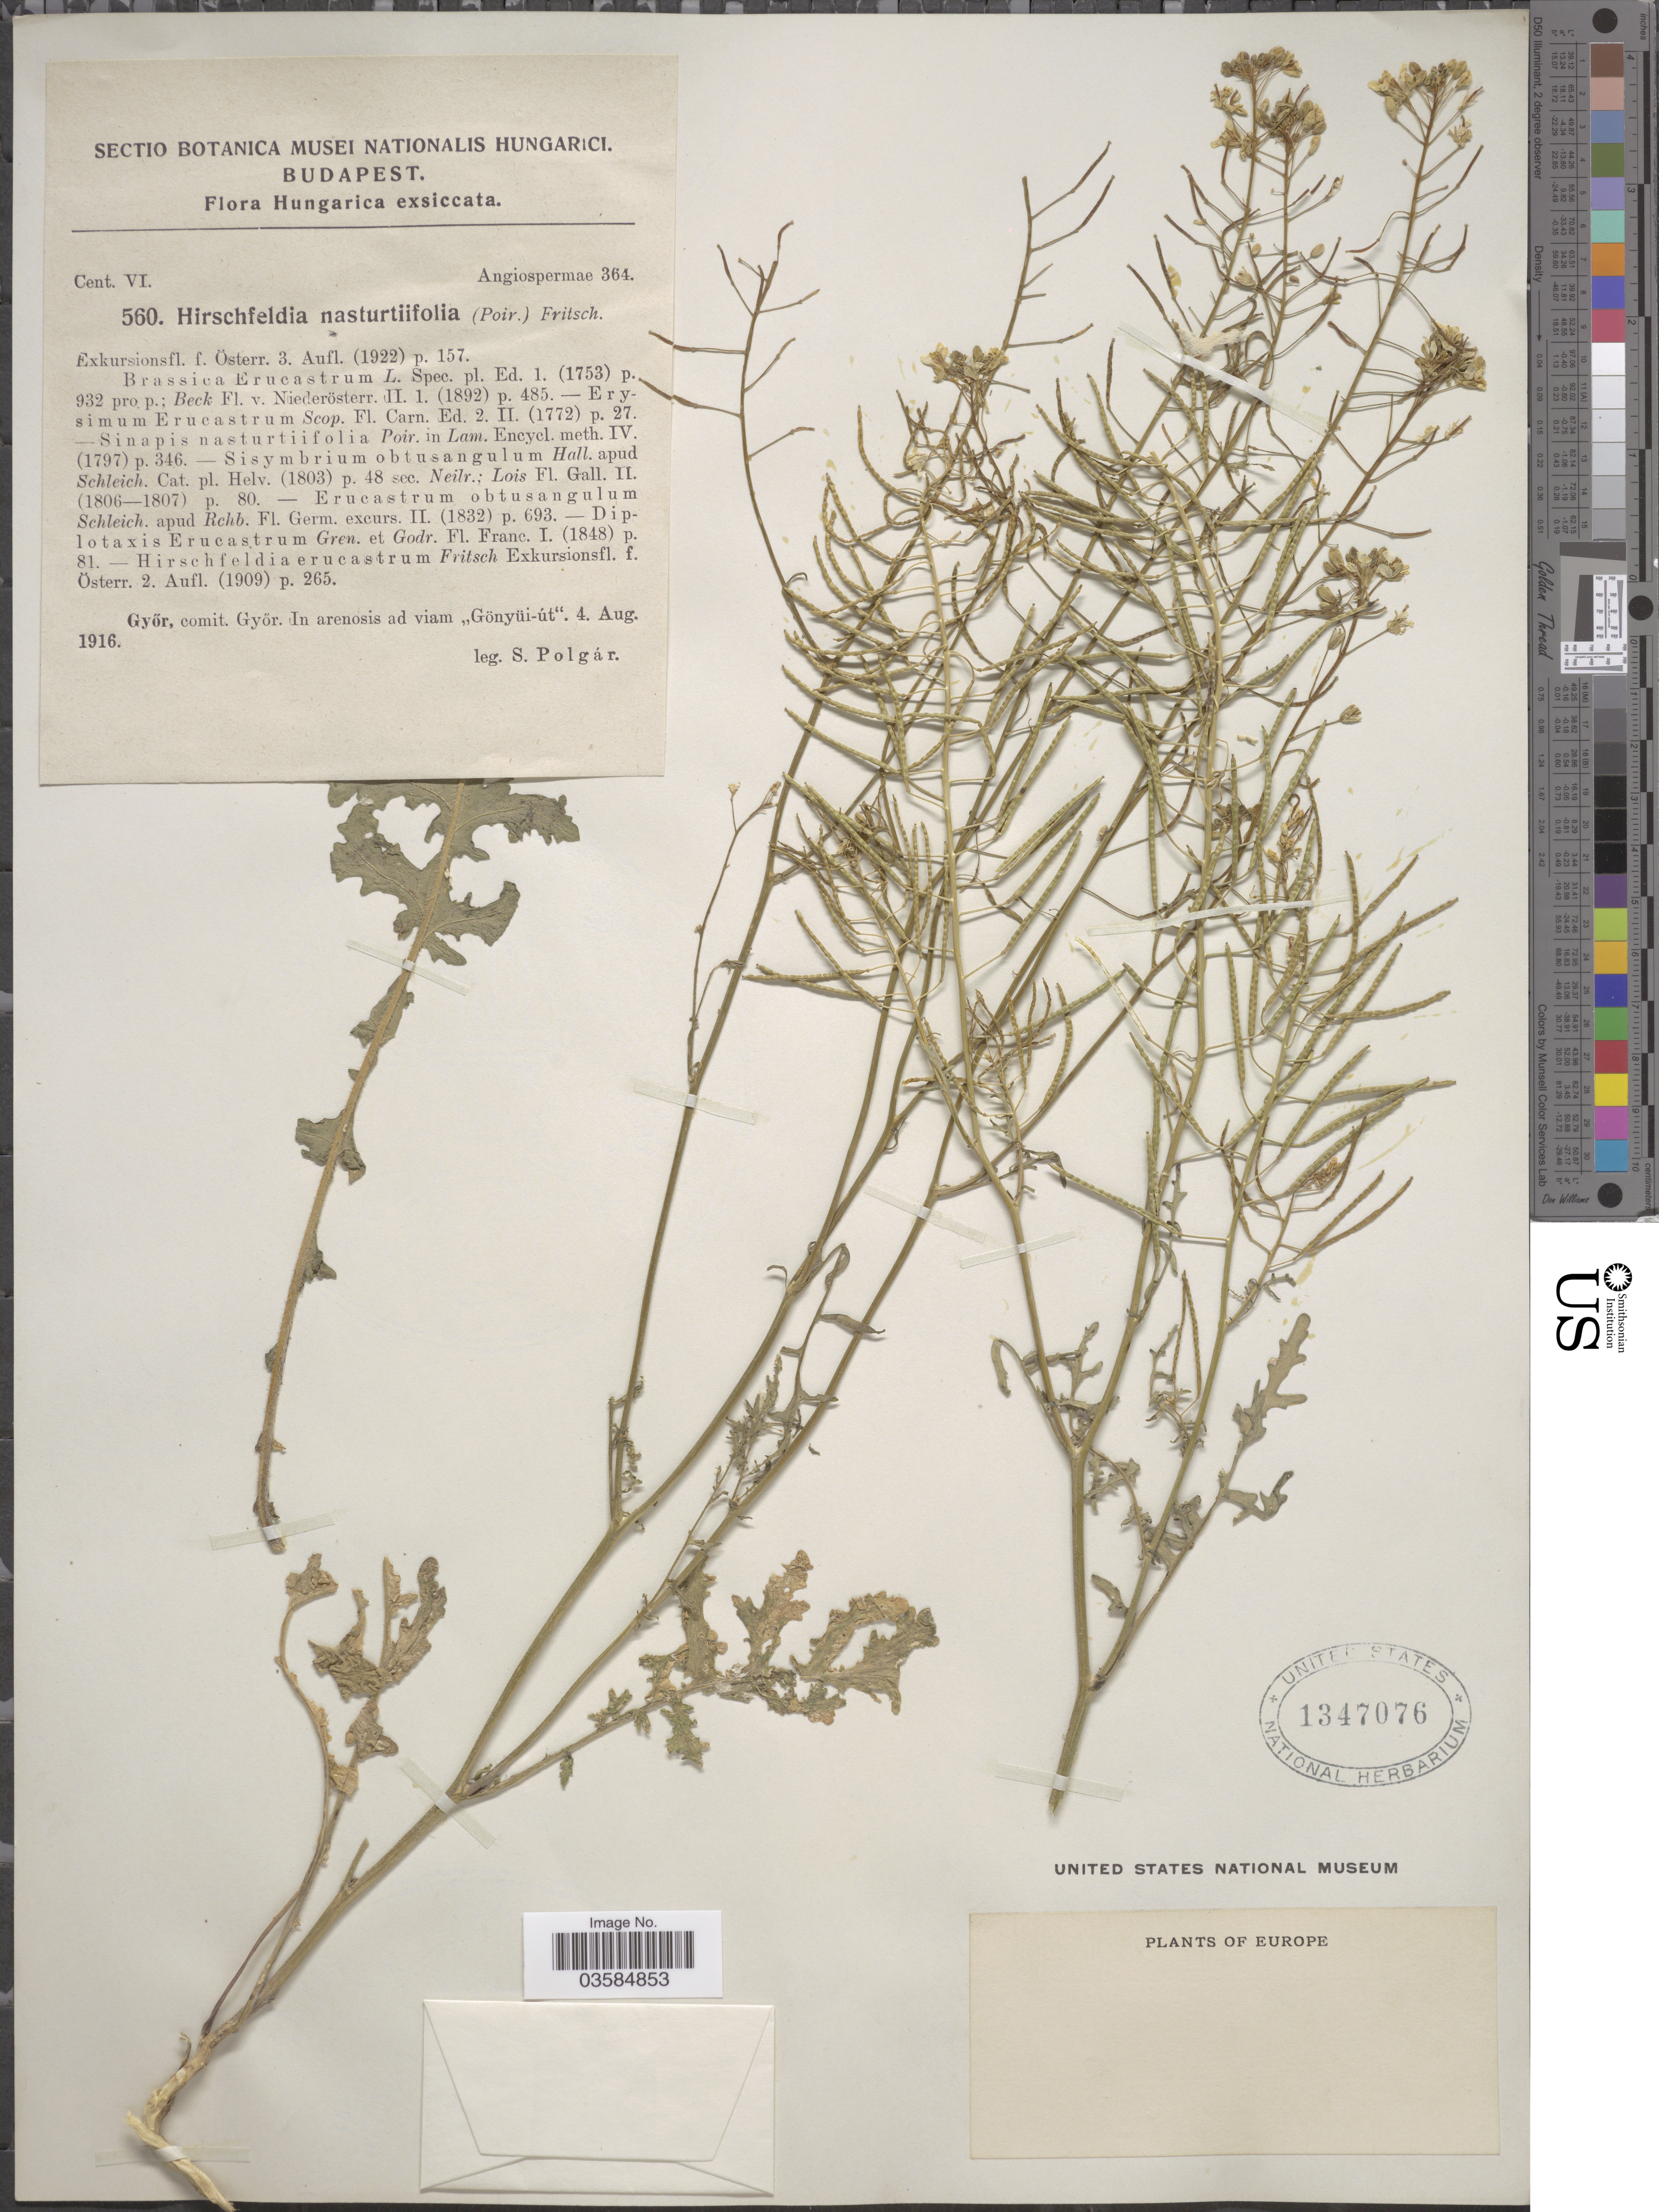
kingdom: Plantae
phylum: Tracheophyta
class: Magnoliopsida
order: Brassicales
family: Brassicaceae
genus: Erucastrum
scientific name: Erucastrum nasturtiifolium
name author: (Poir.) O.E. Schulz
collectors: S. Polgar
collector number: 560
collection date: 1916-08-04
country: Hungary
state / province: Győr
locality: Comit. In arenosis ad viam "Gönyüi-út".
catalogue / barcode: US 1347076